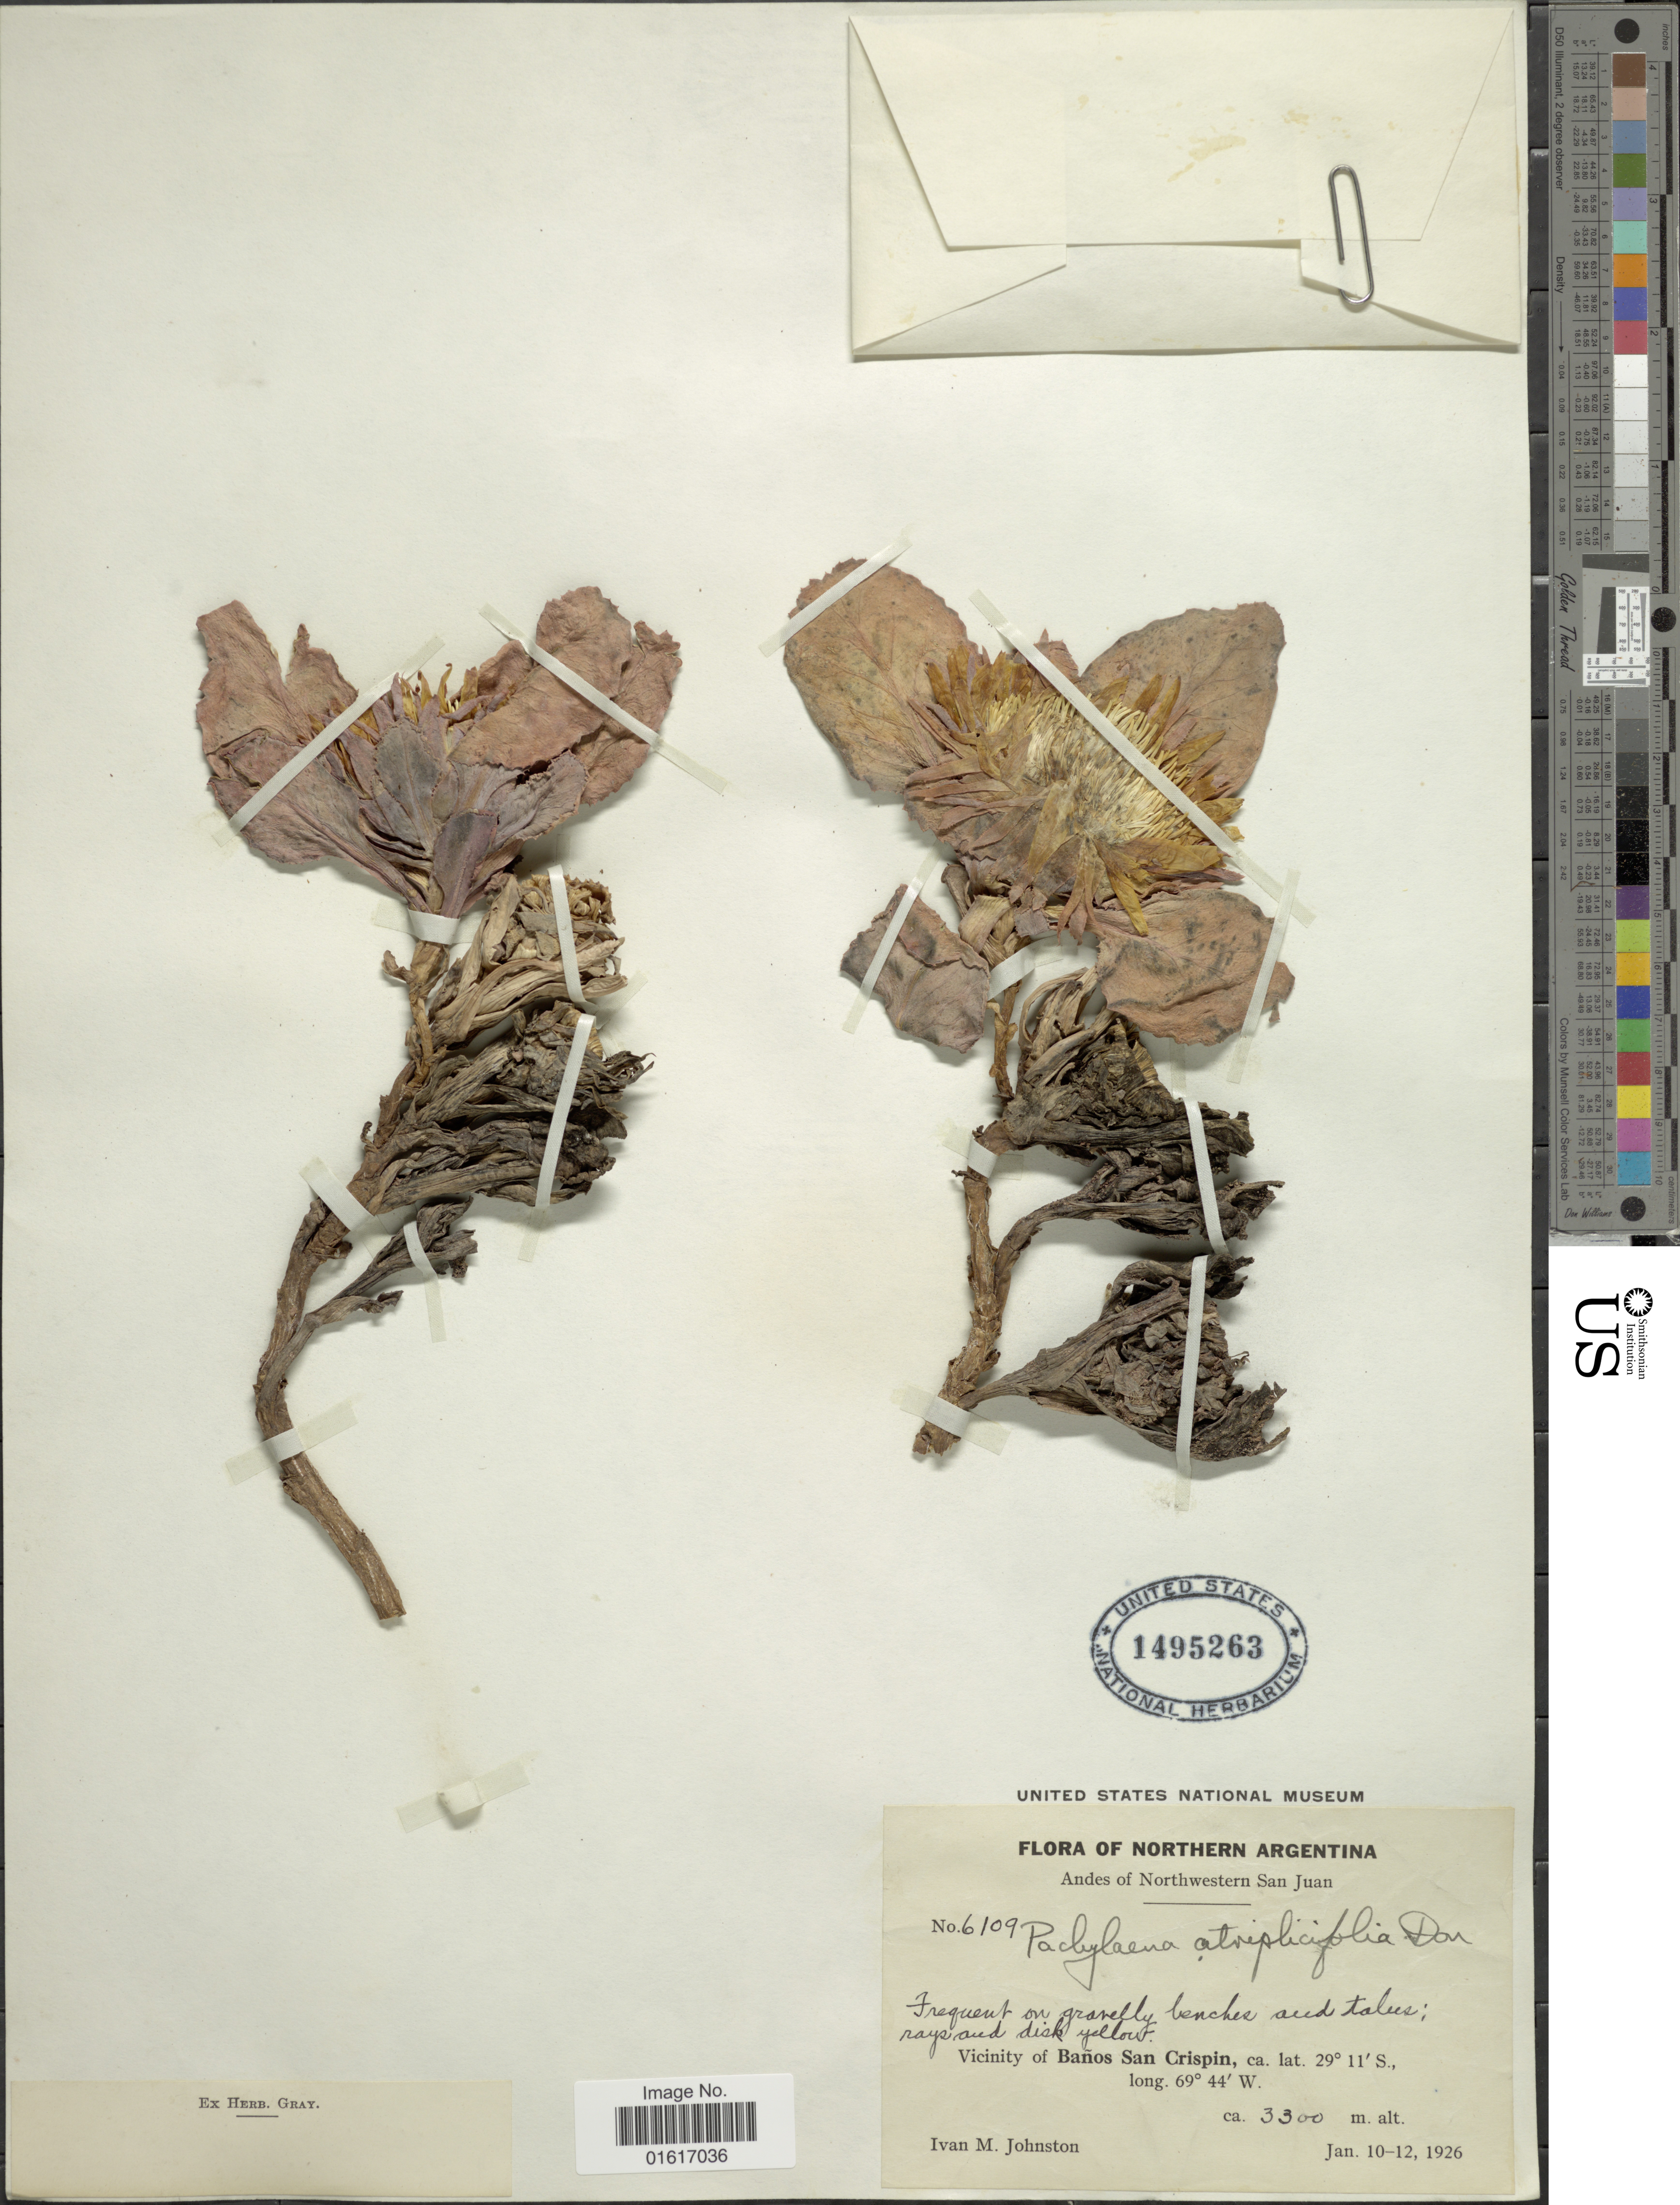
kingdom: Plantae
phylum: Tracheophyta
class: Magnoliopsida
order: Asterales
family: Asteraceae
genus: Pachylaena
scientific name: Pachylaena atriplicifolia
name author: D. Don ex Arn.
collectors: I.M. Johnston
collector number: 6109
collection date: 1926-01-10/1926-01-12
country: Argentina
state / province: San Juan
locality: Northern Argentina, Andes of Northwestern San Juan, Vicinity of Banos San Crispin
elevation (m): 3300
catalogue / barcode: US 1495263